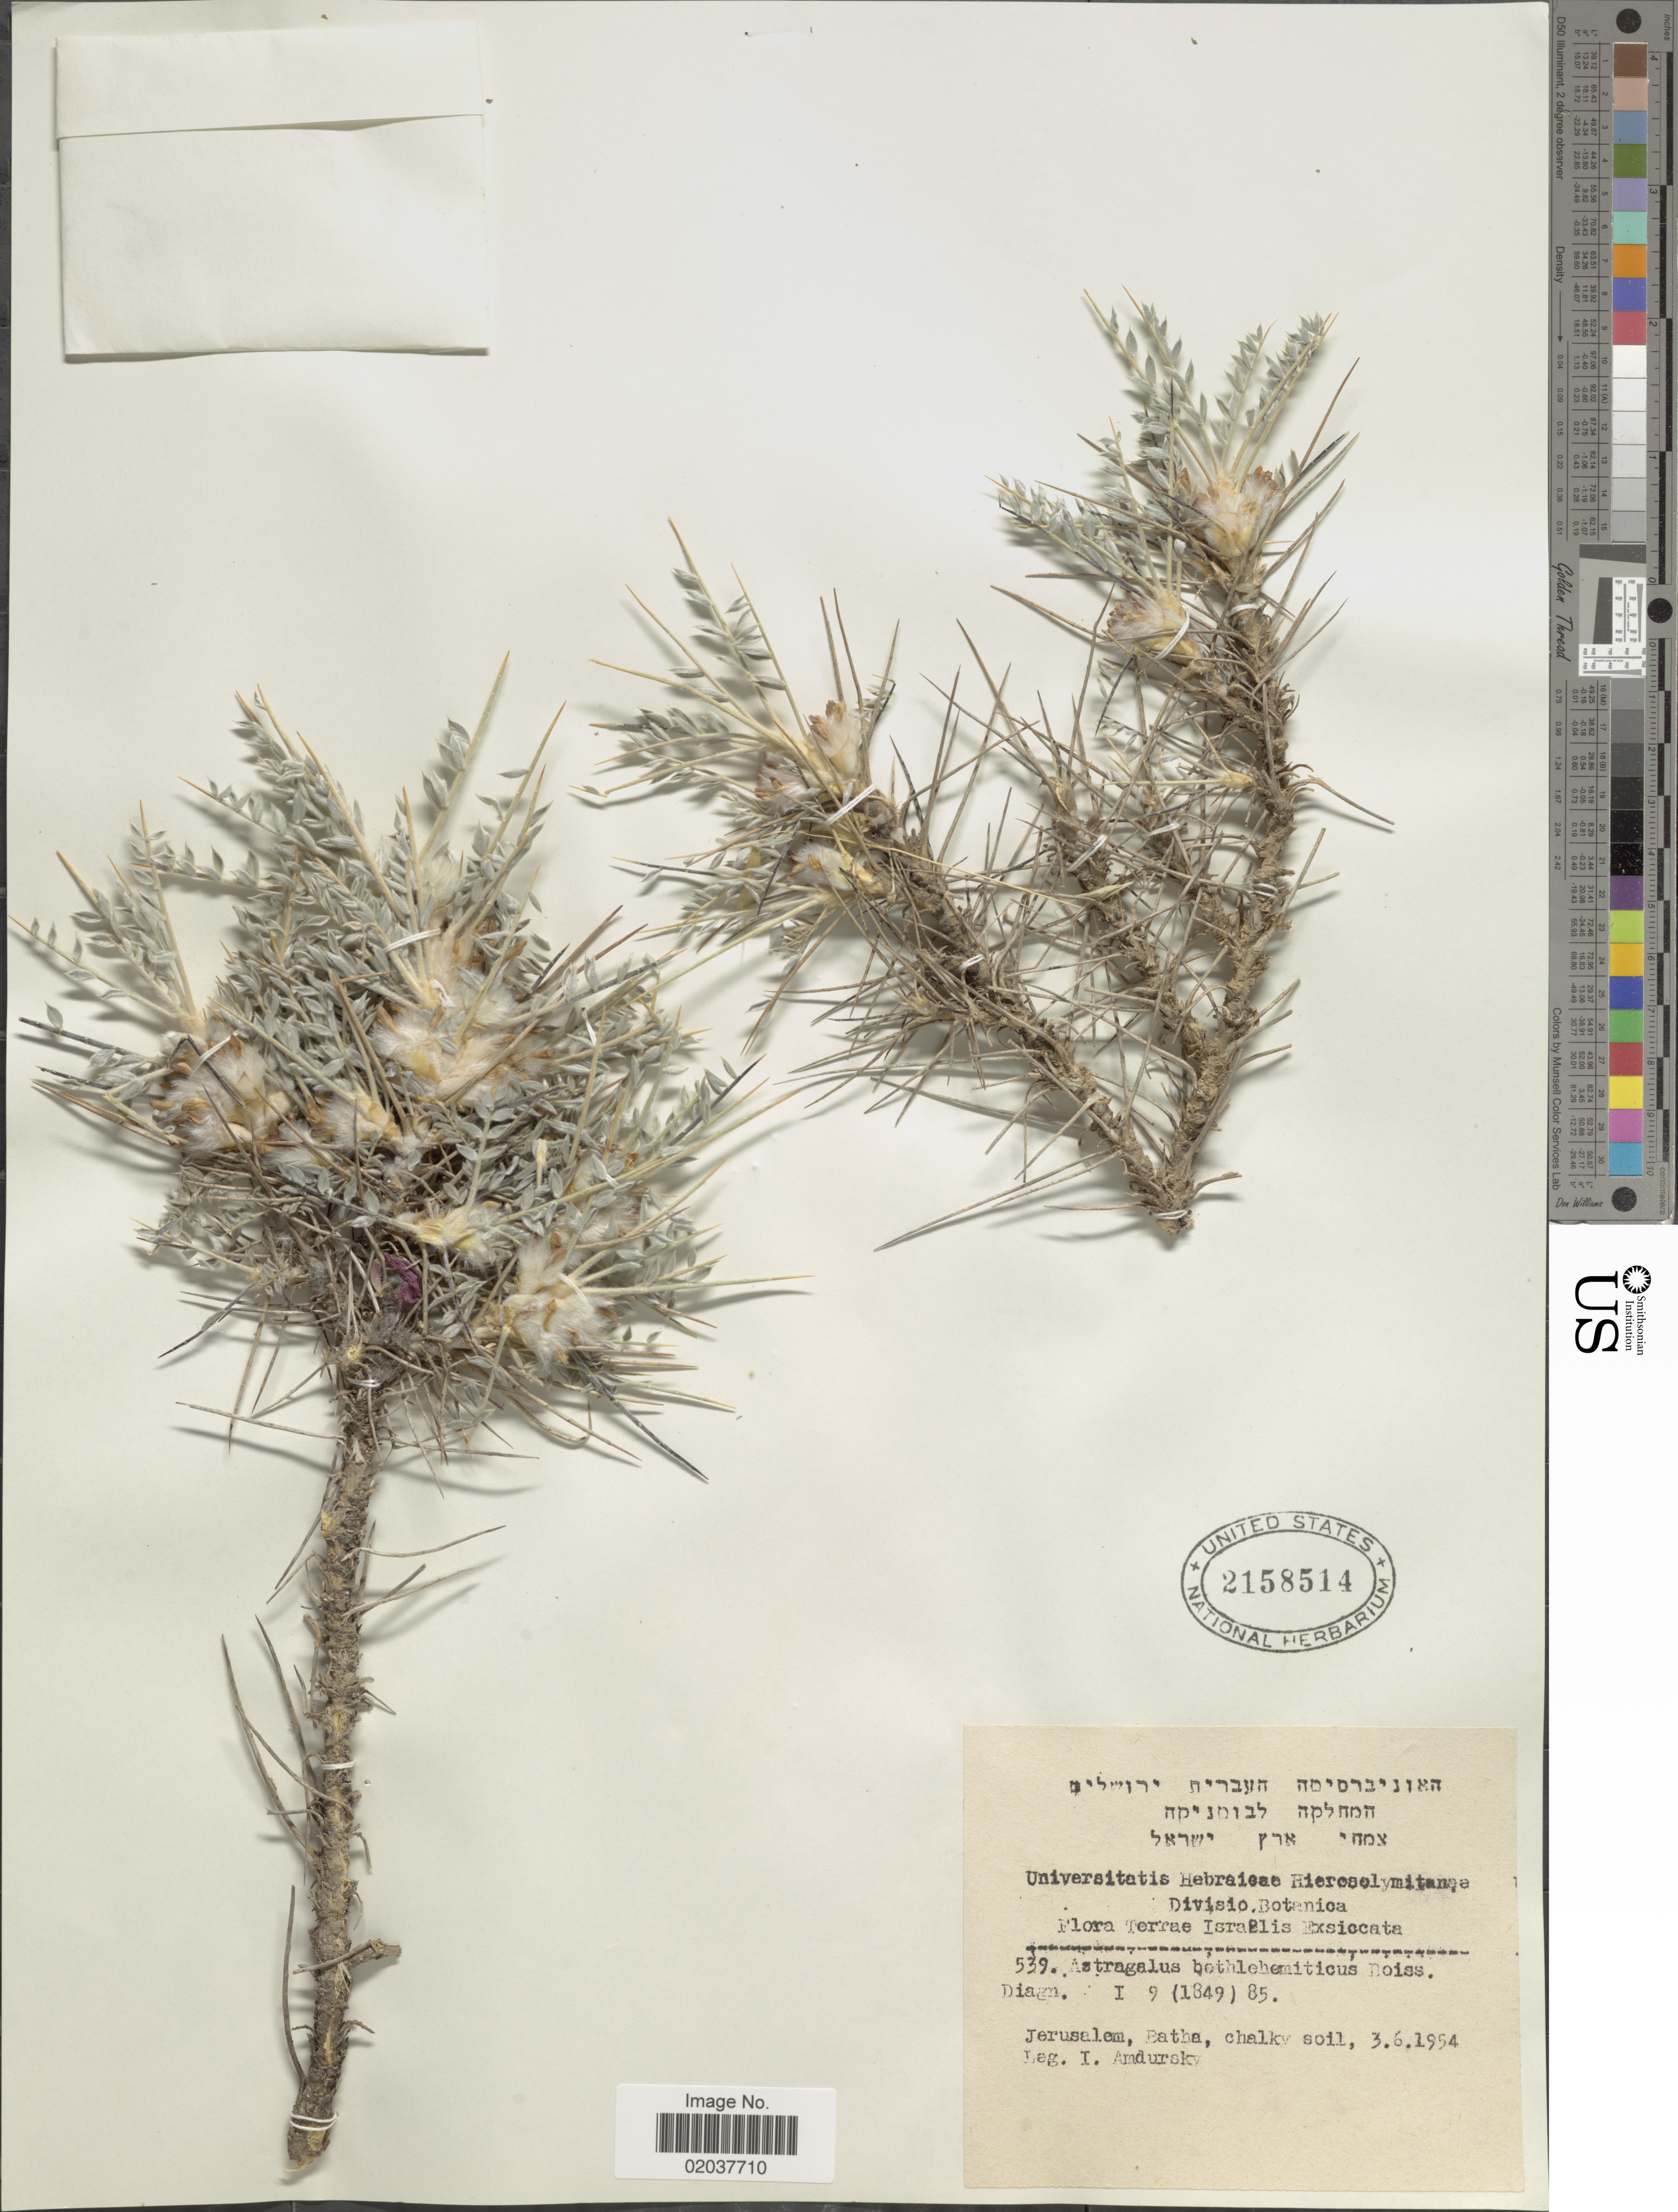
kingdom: Plantae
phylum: Tracheophyta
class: Magnoliopsida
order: Fabales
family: Fabaceae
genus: Astragalus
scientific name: Astragalus bethlehemiticus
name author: Boiss.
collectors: I. Amdursky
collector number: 539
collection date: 1954-06-03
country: Israel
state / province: Jerusalem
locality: Jerusalem, Batha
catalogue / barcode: US 2158514